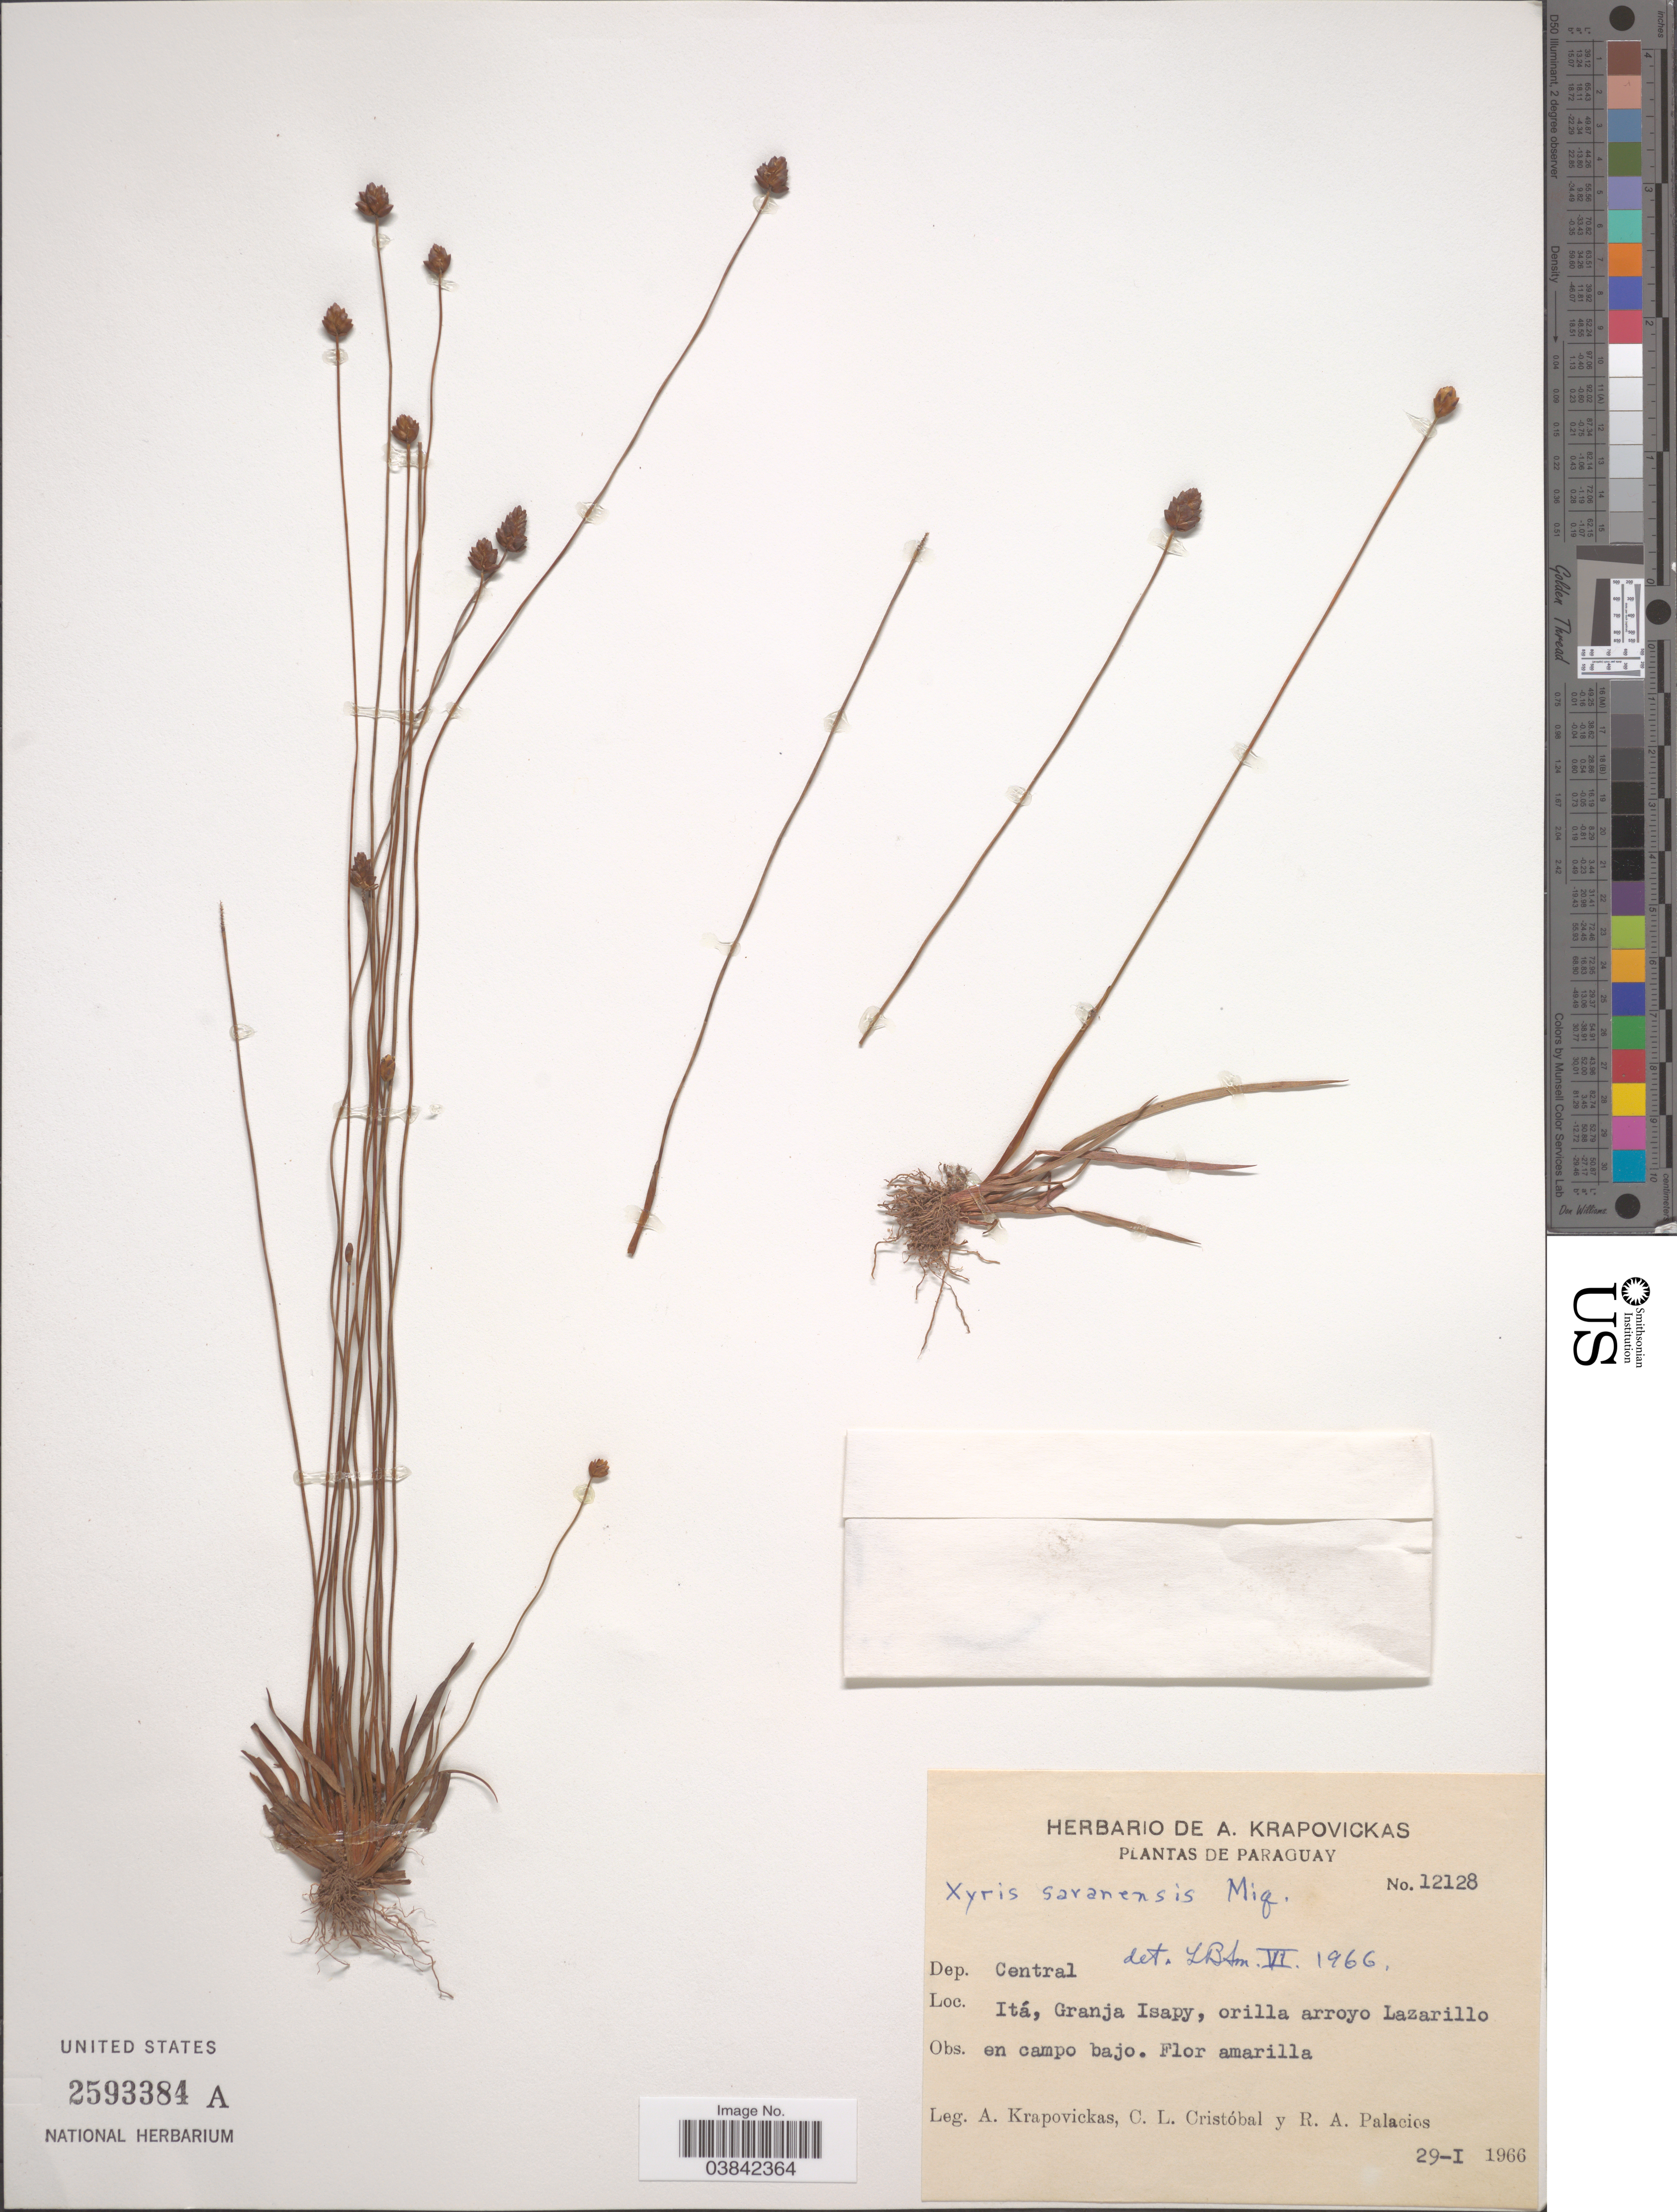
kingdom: Plantae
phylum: Tracheophyta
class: Liliopsida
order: Poales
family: Xyridaceae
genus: Xyris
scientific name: Xyris savanensis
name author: Miq.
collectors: A. Krapovickas, C. L. Cristóbal & R. Palacios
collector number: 12128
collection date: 1966-01-29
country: Paraguay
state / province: Central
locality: Dep. Central. Itá, Granja Isapy, orilla arroyo Lazarillo.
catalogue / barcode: US 2593384A